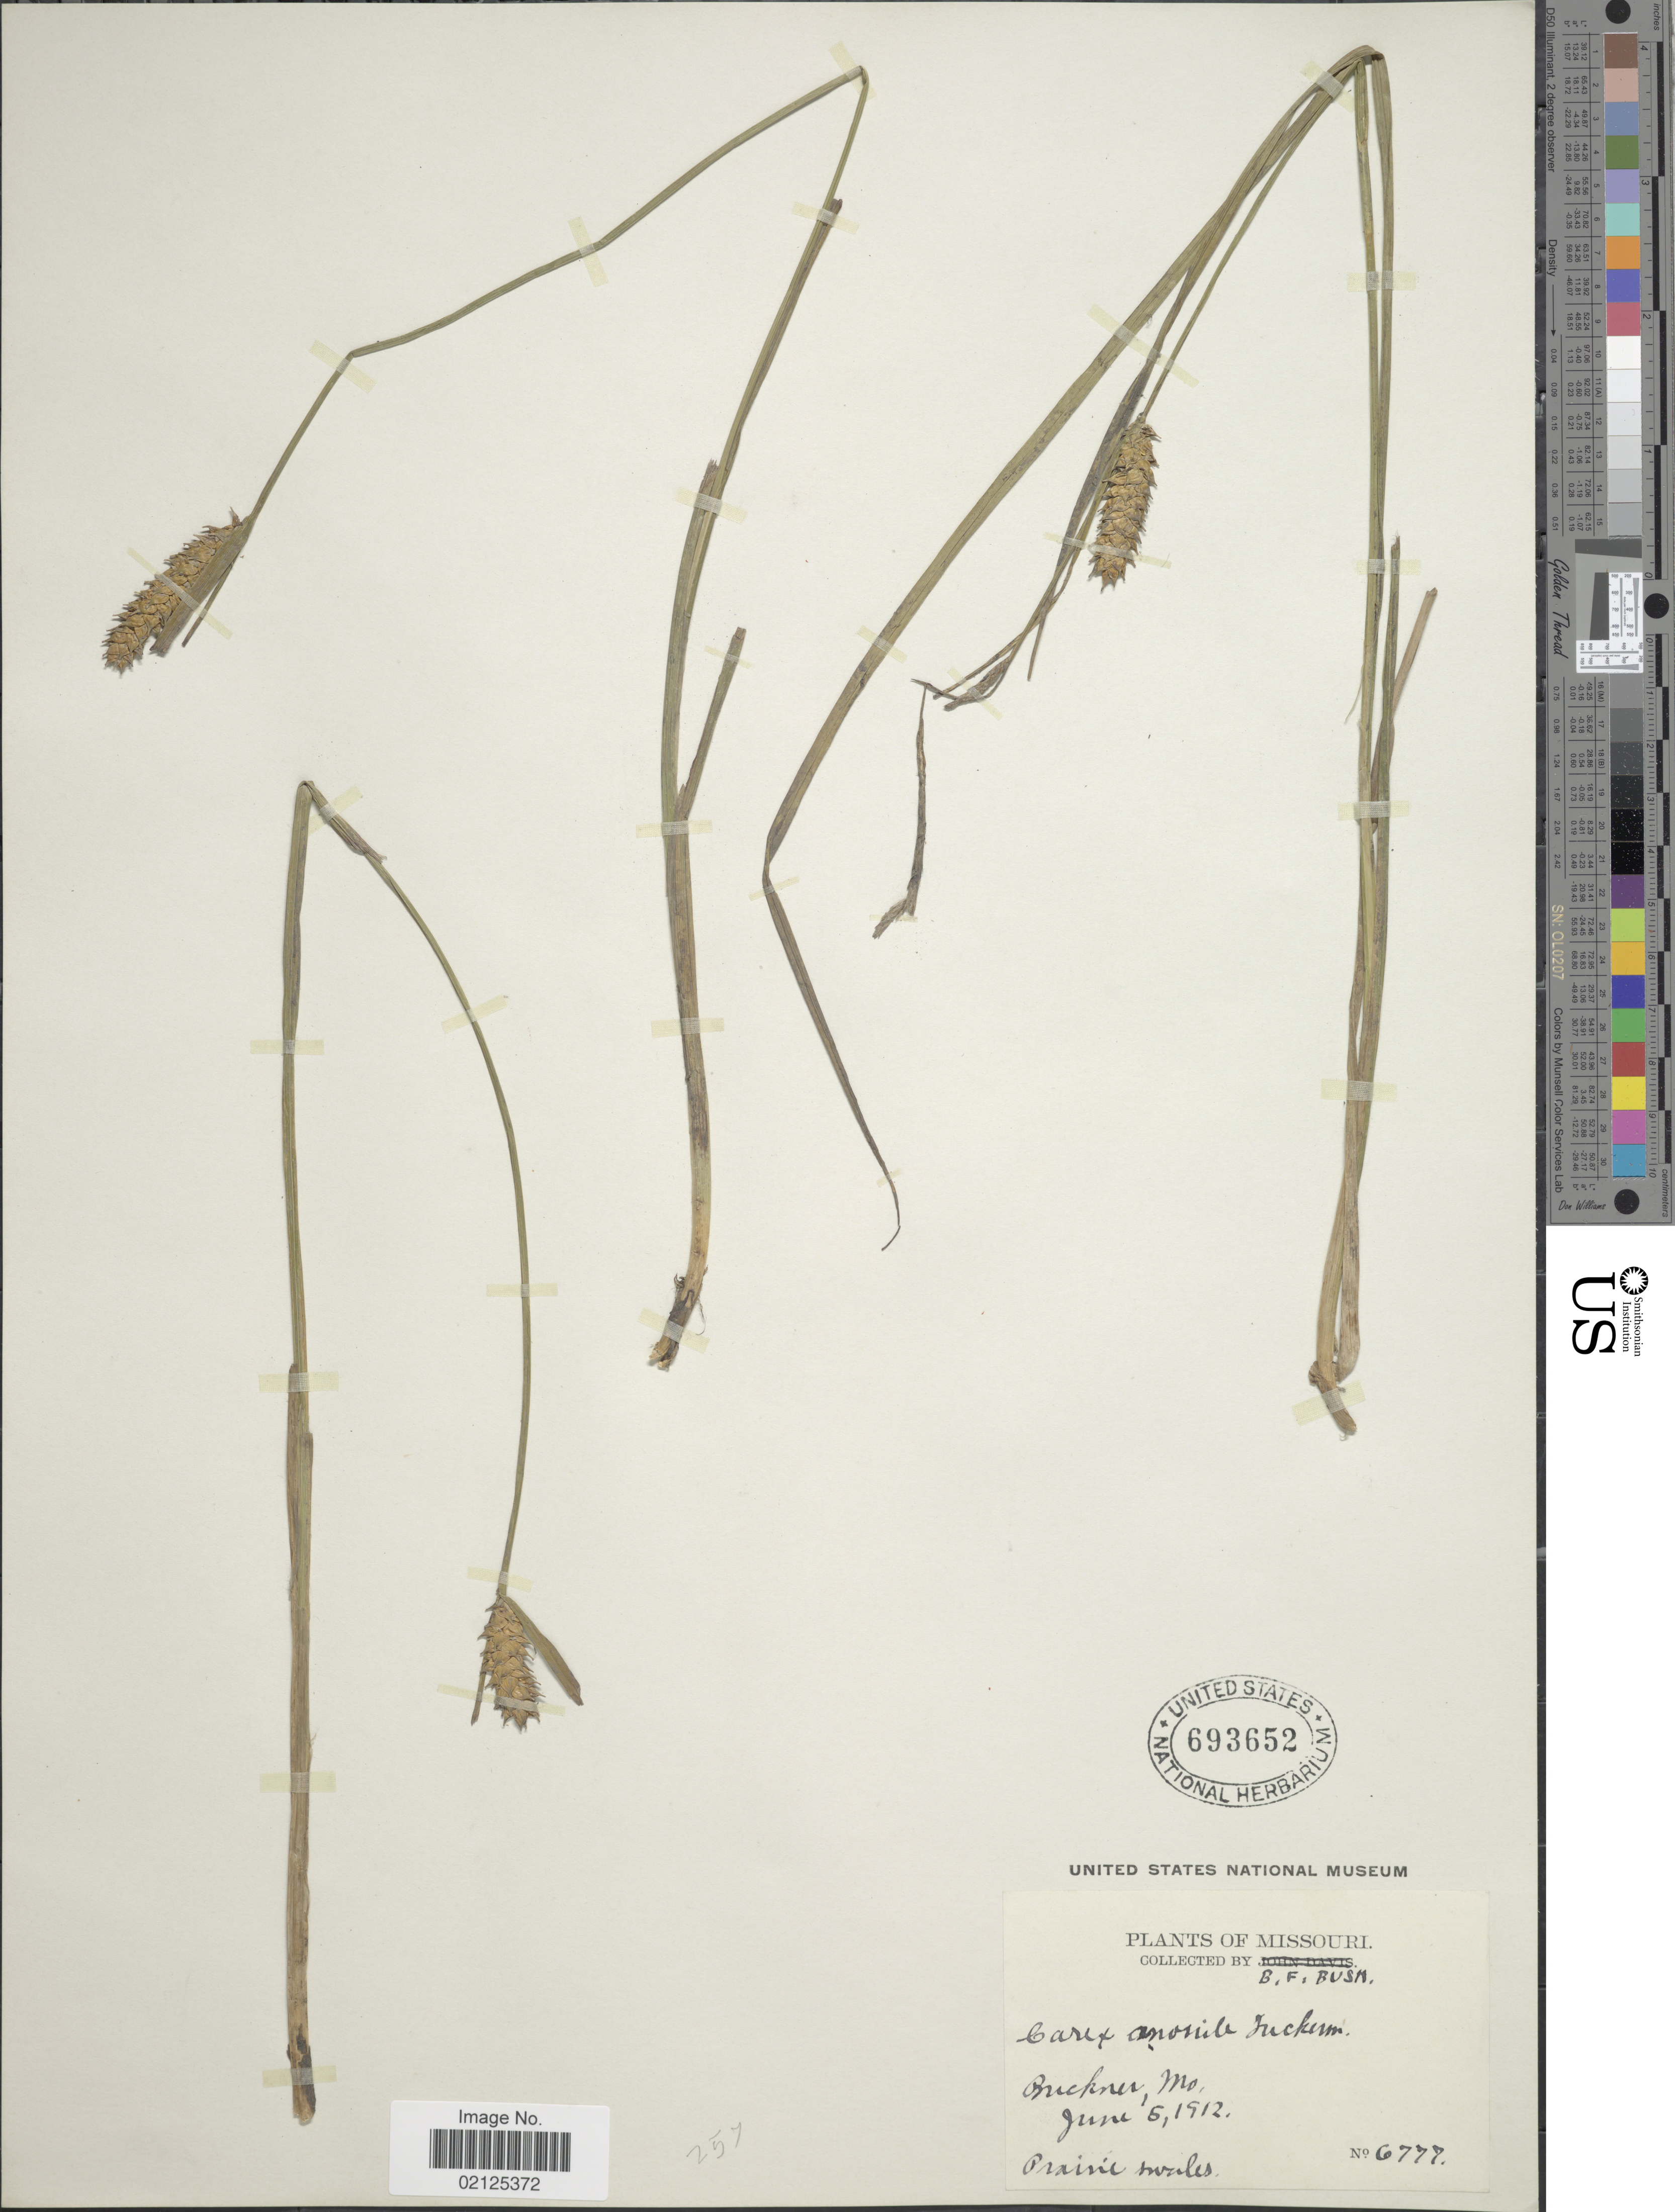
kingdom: Plantae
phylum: Tracheophyta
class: Liliopsida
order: Poales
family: Cyperaceae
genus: Carex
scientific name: Carex vesicaria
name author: L.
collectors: B. F. Bush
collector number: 6777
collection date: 1912-06-05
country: United States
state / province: Missouri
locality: Buckner, Prairie swales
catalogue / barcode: US 693652